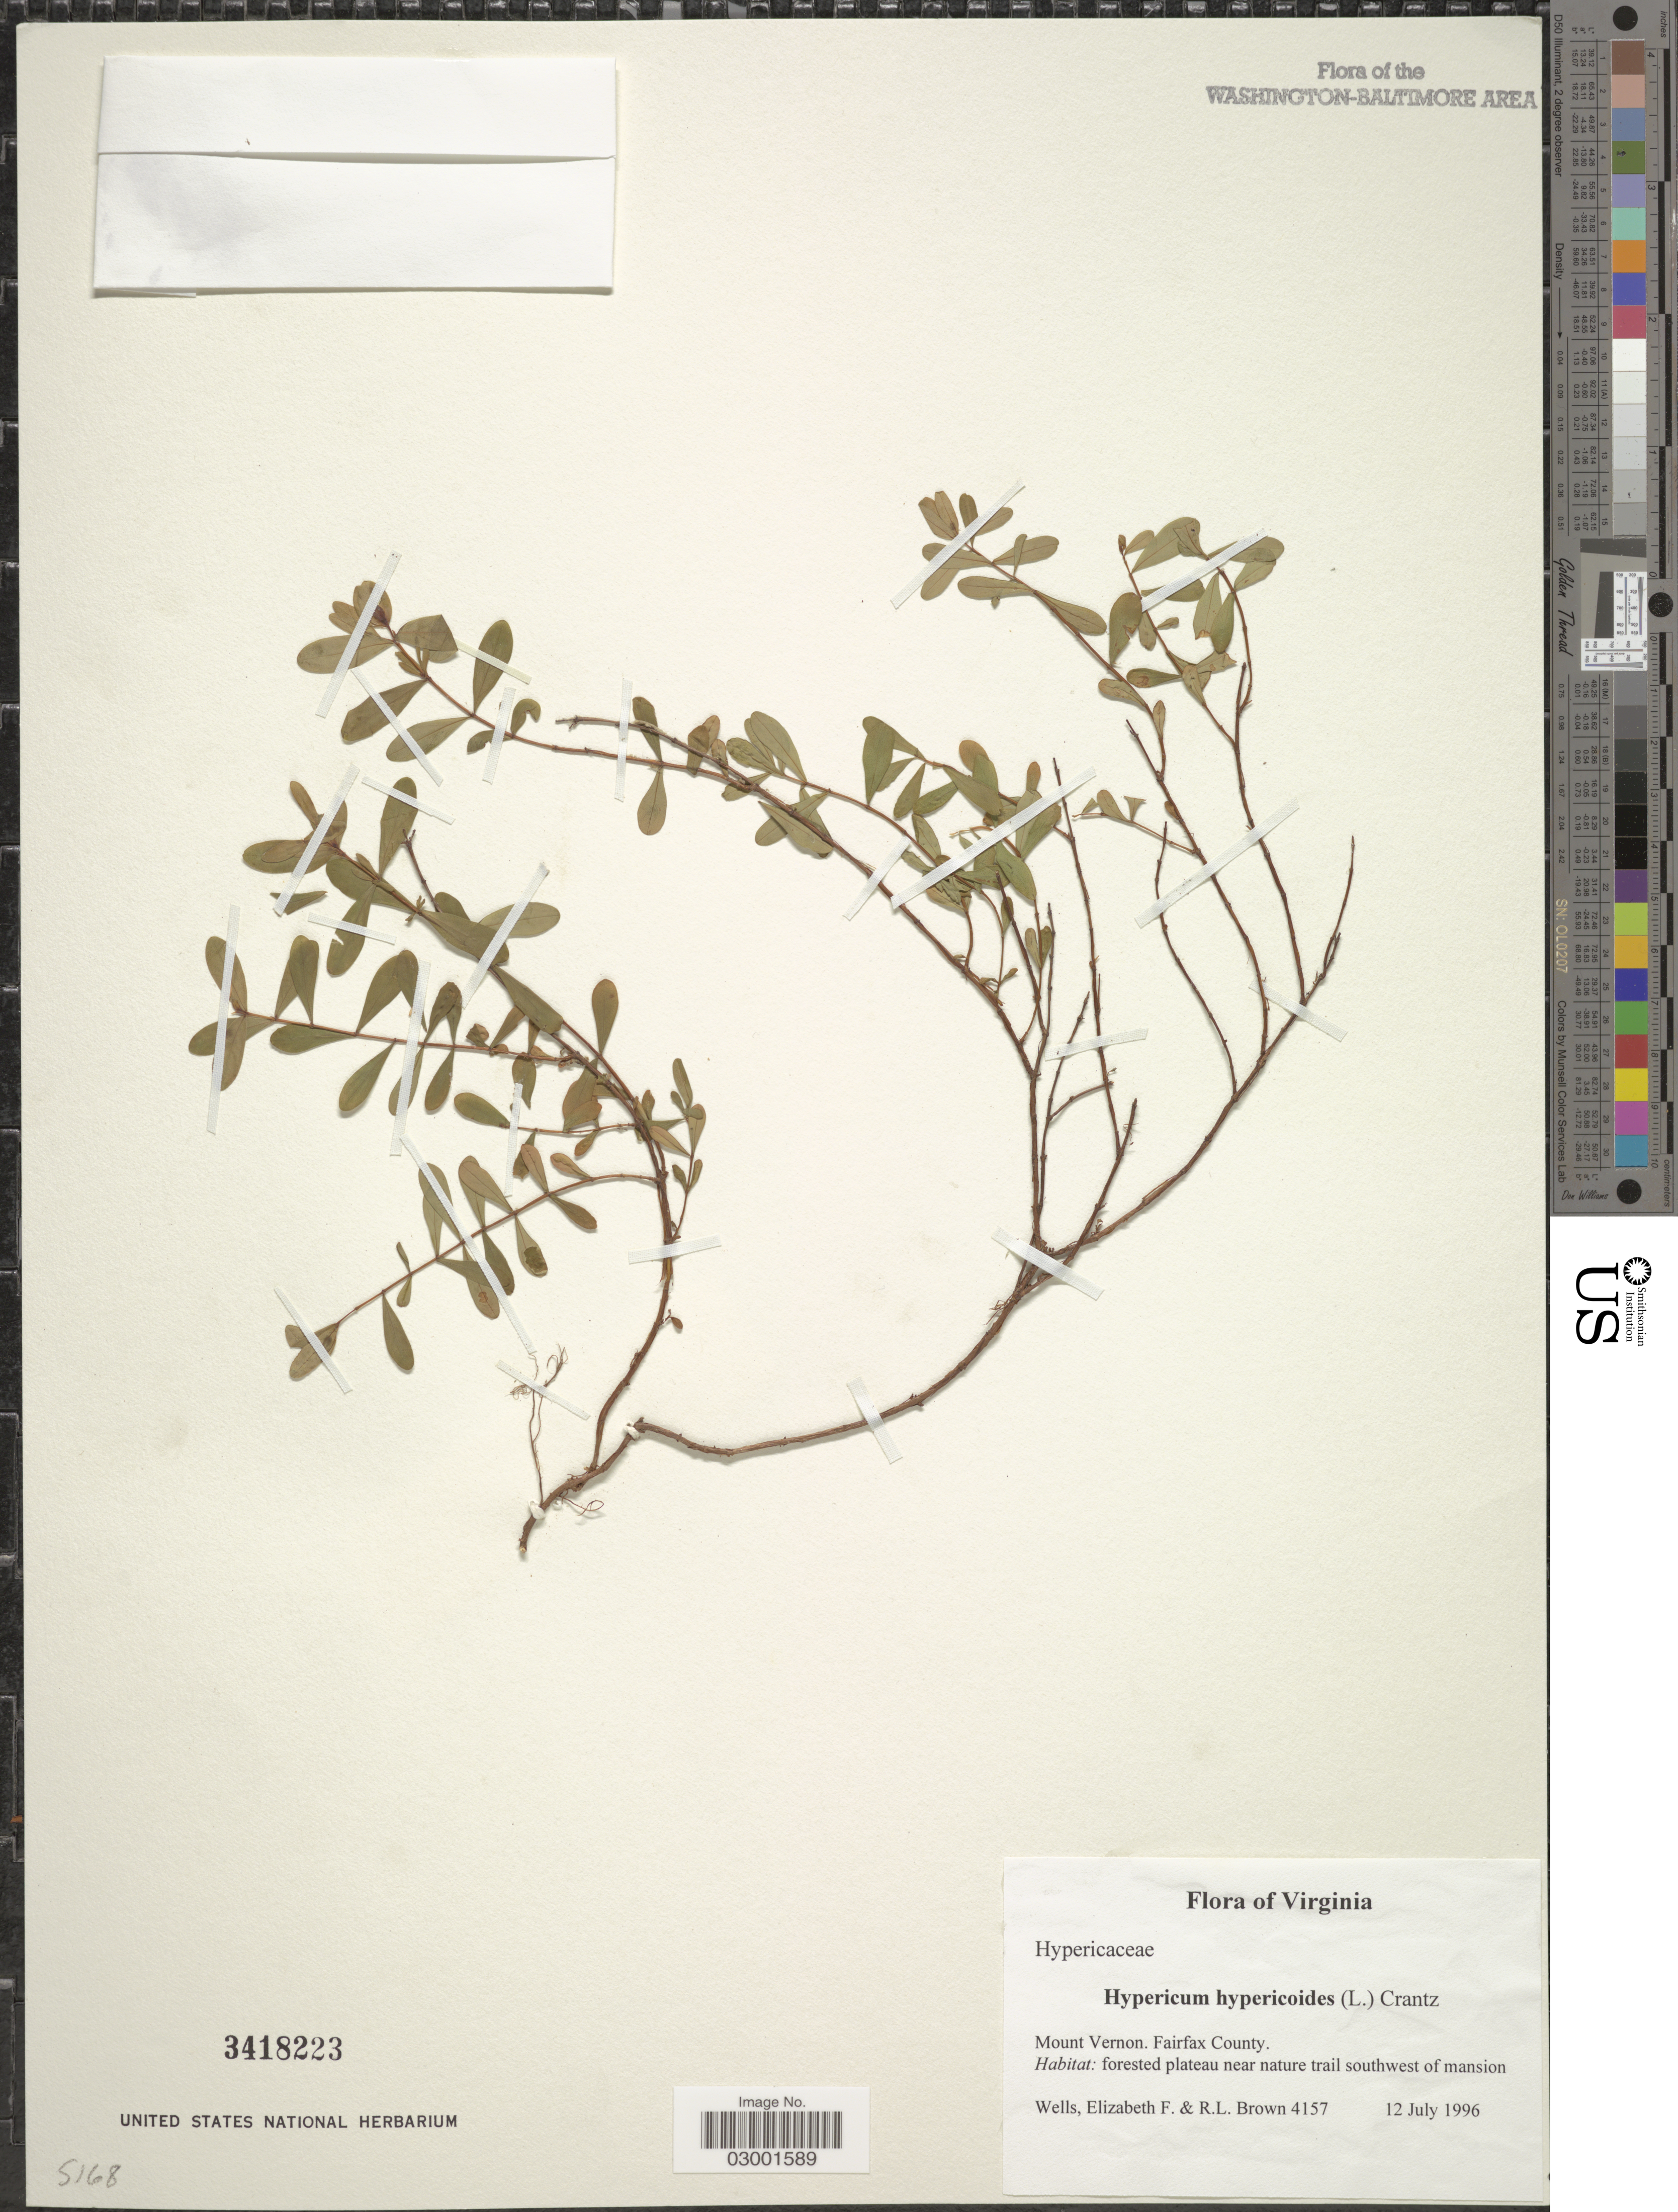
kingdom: Plantae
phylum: Tracheophyta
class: Magnoliopsida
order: Malpighiales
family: Hypericaceae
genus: Hypericum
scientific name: Hypericum stragulum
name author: W.P. Adams & N. Robson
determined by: Strong, Mark T., (BOT), Smithsonian Institution - National Museum of Natural History (UNITED STATES)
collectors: E. F. Wells & R. L. Brown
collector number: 4157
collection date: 1996-07-12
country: United States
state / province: Virginia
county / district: Fairfax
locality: Mount Vernon. Fairfax County, forested plateau near nature trail southwest of mansion.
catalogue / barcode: US 3418223